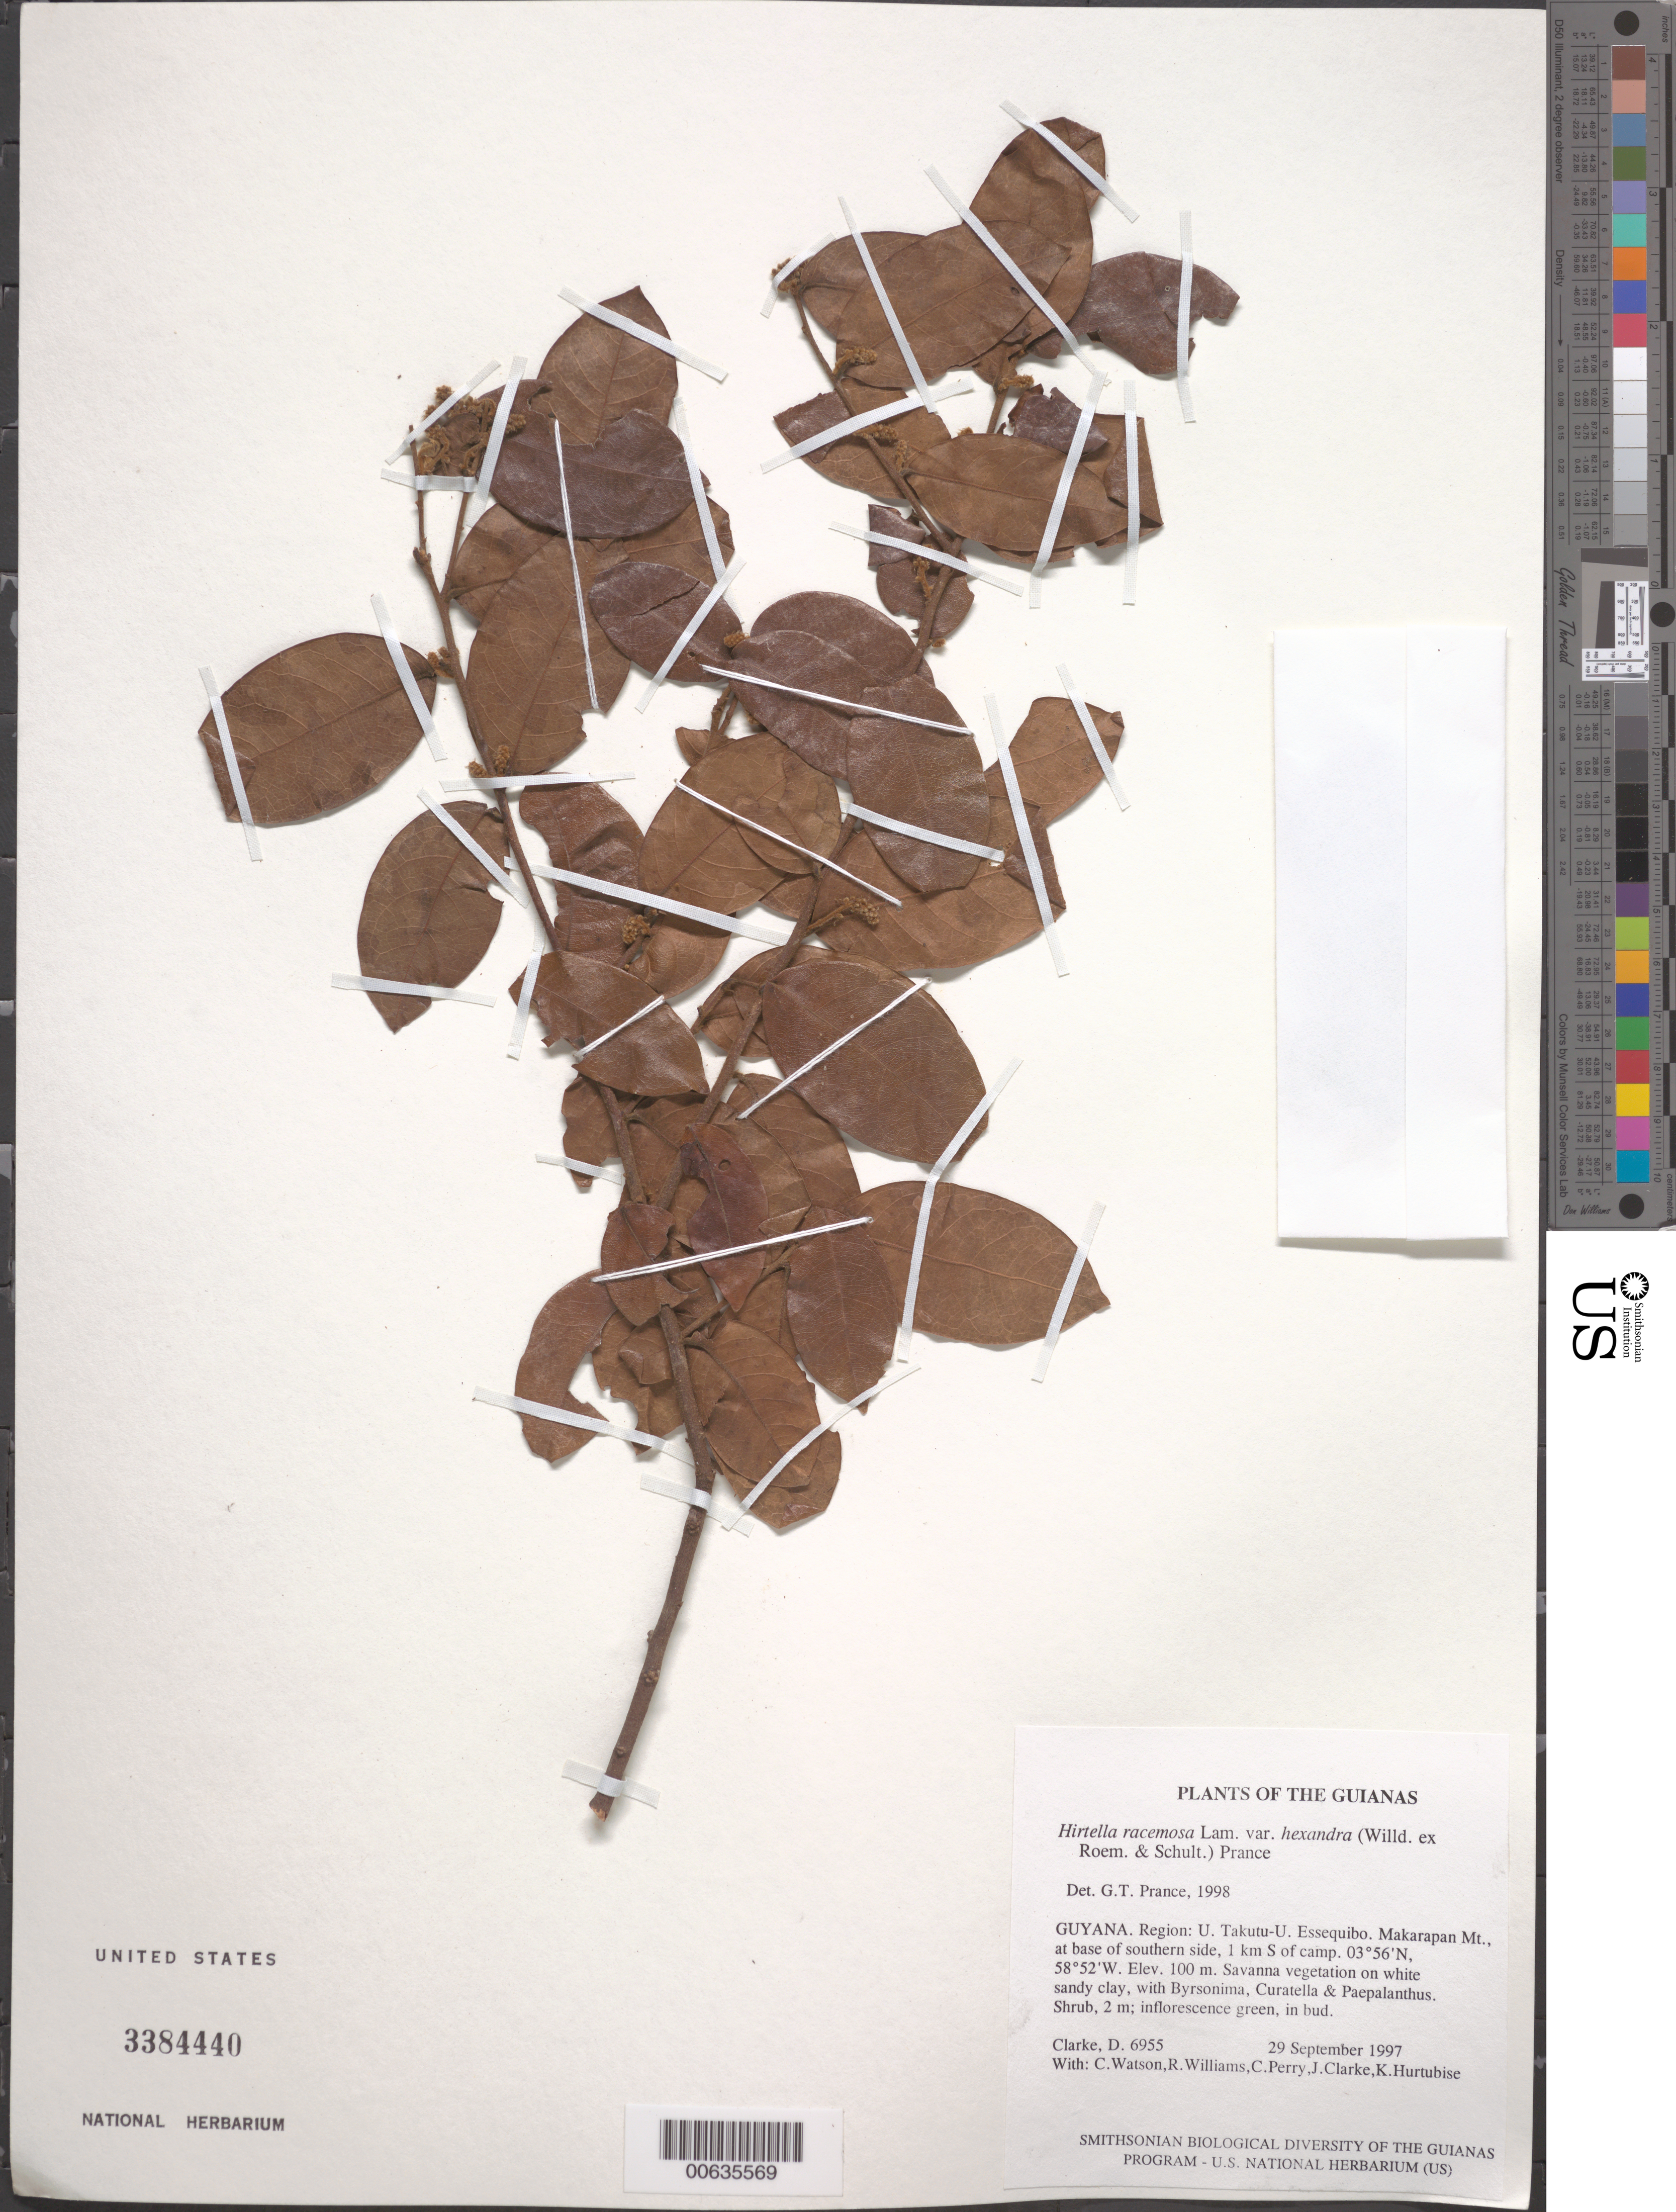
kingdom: Plantae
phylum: Tracheophyta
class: Magnoliopsida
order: Malpighiales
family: Chrysobalanaceae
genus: Hirtella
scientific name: Hirtella racemosa var. hexandra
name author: (Willd. ex Roem. & Schult.) Prance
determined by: Prance, G. T.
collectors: H. D. Clarke, C. Watson, R. Williams, C. Perry, J. Clarke & K. Hurtubise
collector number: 6955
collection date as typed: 29 September 1997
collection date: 1997-09-29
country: Guyana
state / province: U. Takutu-U. Essequibo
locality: Makarapan Mt., at base of southern side, 1 km S of camp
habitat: Savanna vegetation on white sandy clay, with Byrsonima, Curatella & Paepalanthus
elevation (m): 100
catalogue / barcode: US 3384440